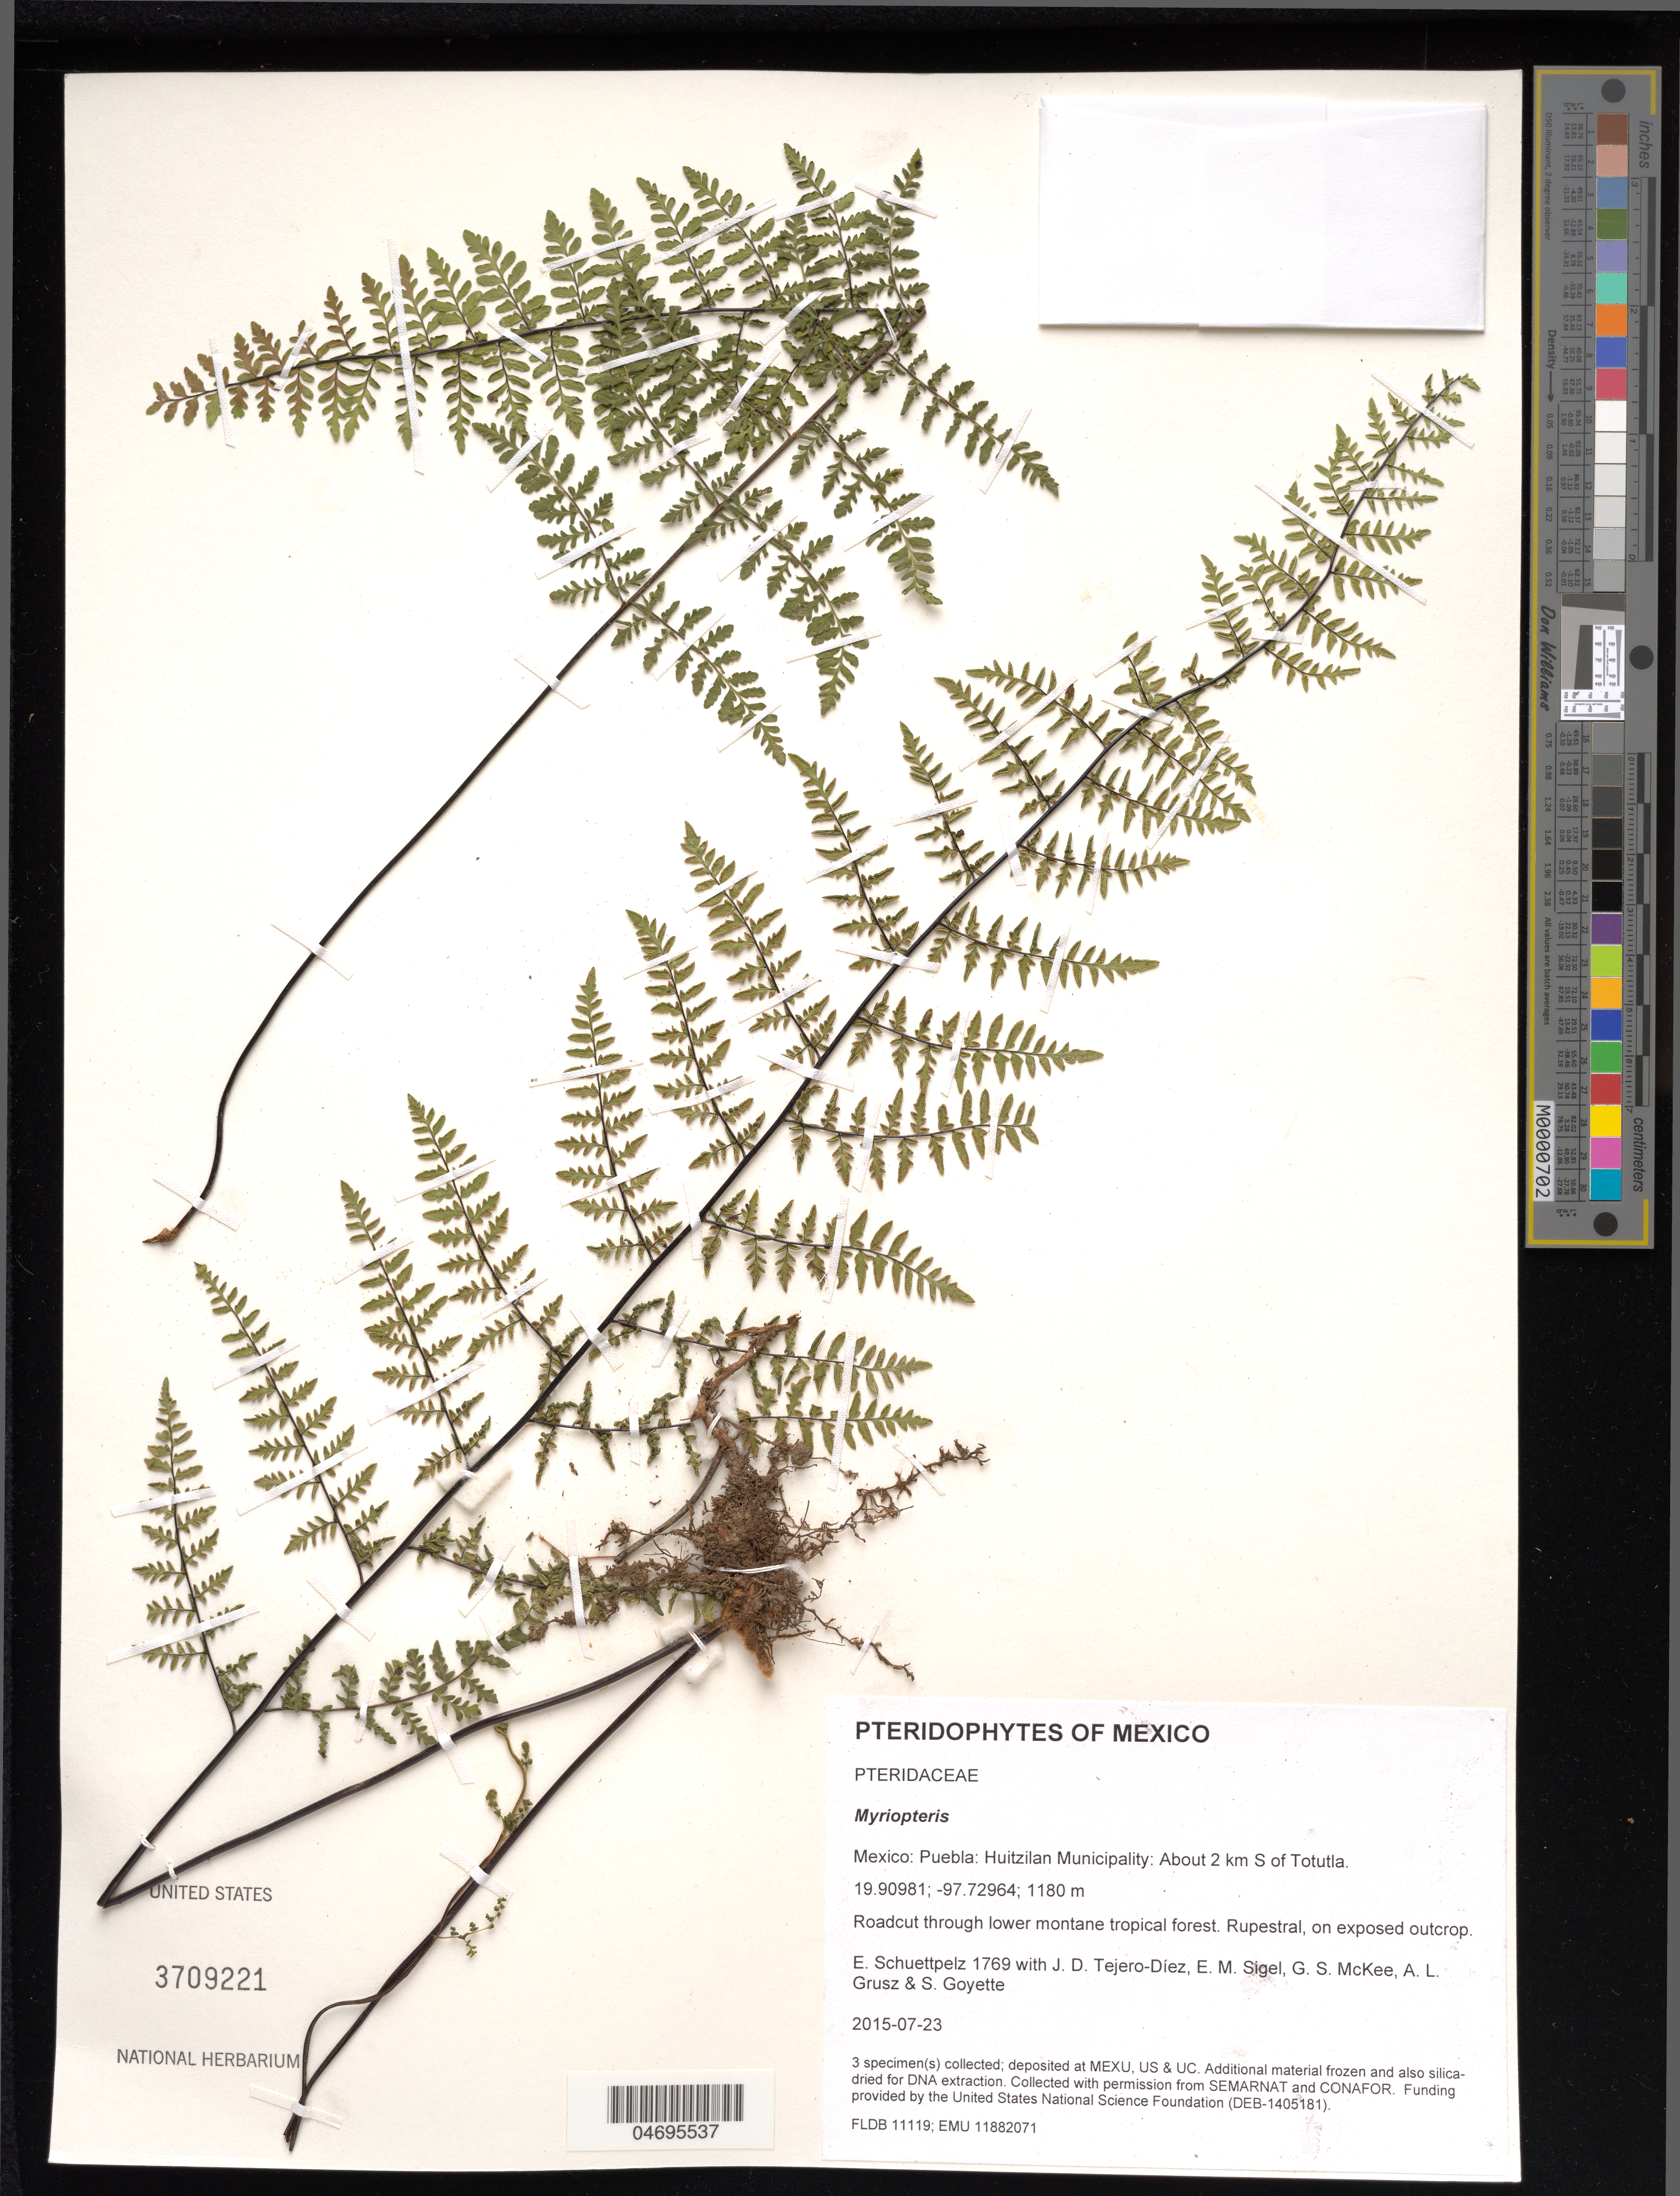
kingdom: Plantae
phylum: Tracheophyta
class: Polypodiopsida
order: Polypodiales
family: Pteridaceae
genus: Myriopteris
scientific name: Myriopteris sp.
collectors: E. Schuettpelz, D. Tejero-Díez, E. M. Sigel, G. S. McKee & A. Grusz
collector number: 1769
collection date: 2015-07-23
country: Mexico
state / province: Puebla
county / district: Huitzilan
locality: About 2 km S of Totutla.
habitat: Roadcut through lower montane tropical forest.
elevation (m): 1180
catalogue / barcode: US 3709221